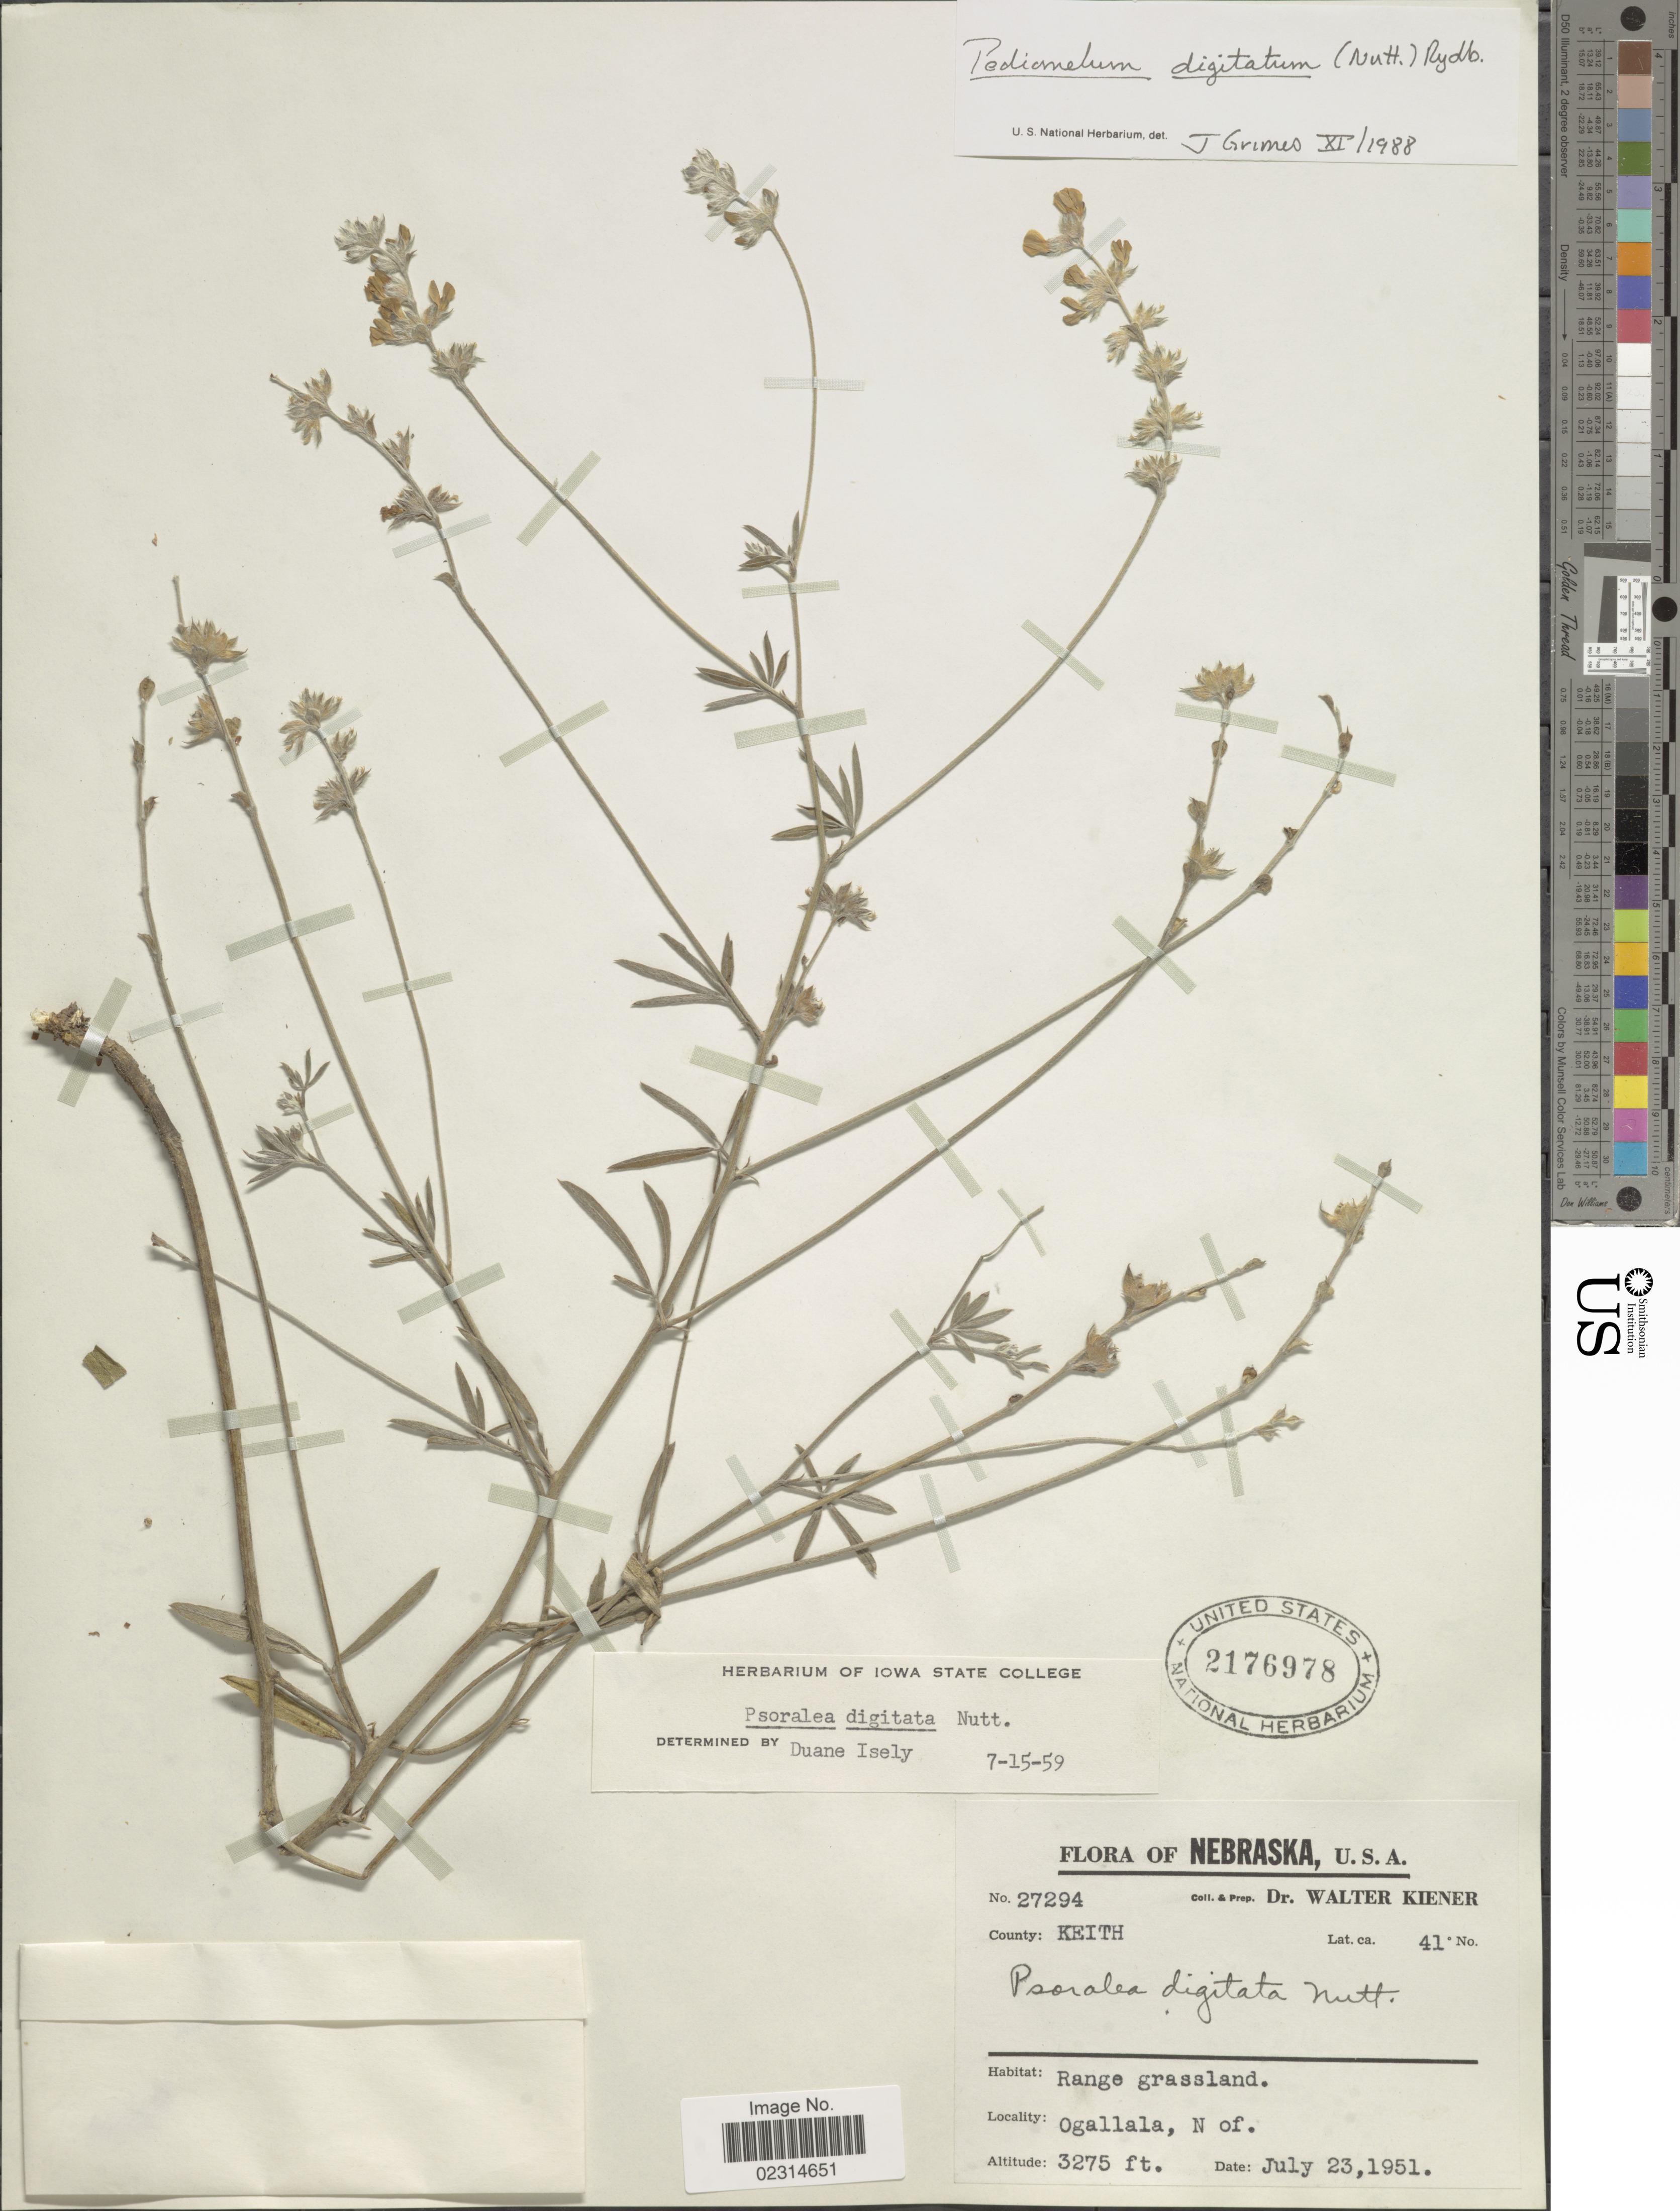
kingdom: Plantae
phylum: Tracheophyta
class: Magnoliopsida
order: Fabales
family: Fabaceae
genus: Pediomelum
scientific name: Pediomelum digitatum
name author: (Nutt. ex Torr. & A. Gray) Isely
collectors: W. Kiener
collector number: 27294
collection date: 1951-07-23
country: United States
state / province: Nebraska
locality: Keith, Range grassland, Ogallala, N of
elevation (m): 998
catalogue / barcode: US 2176978